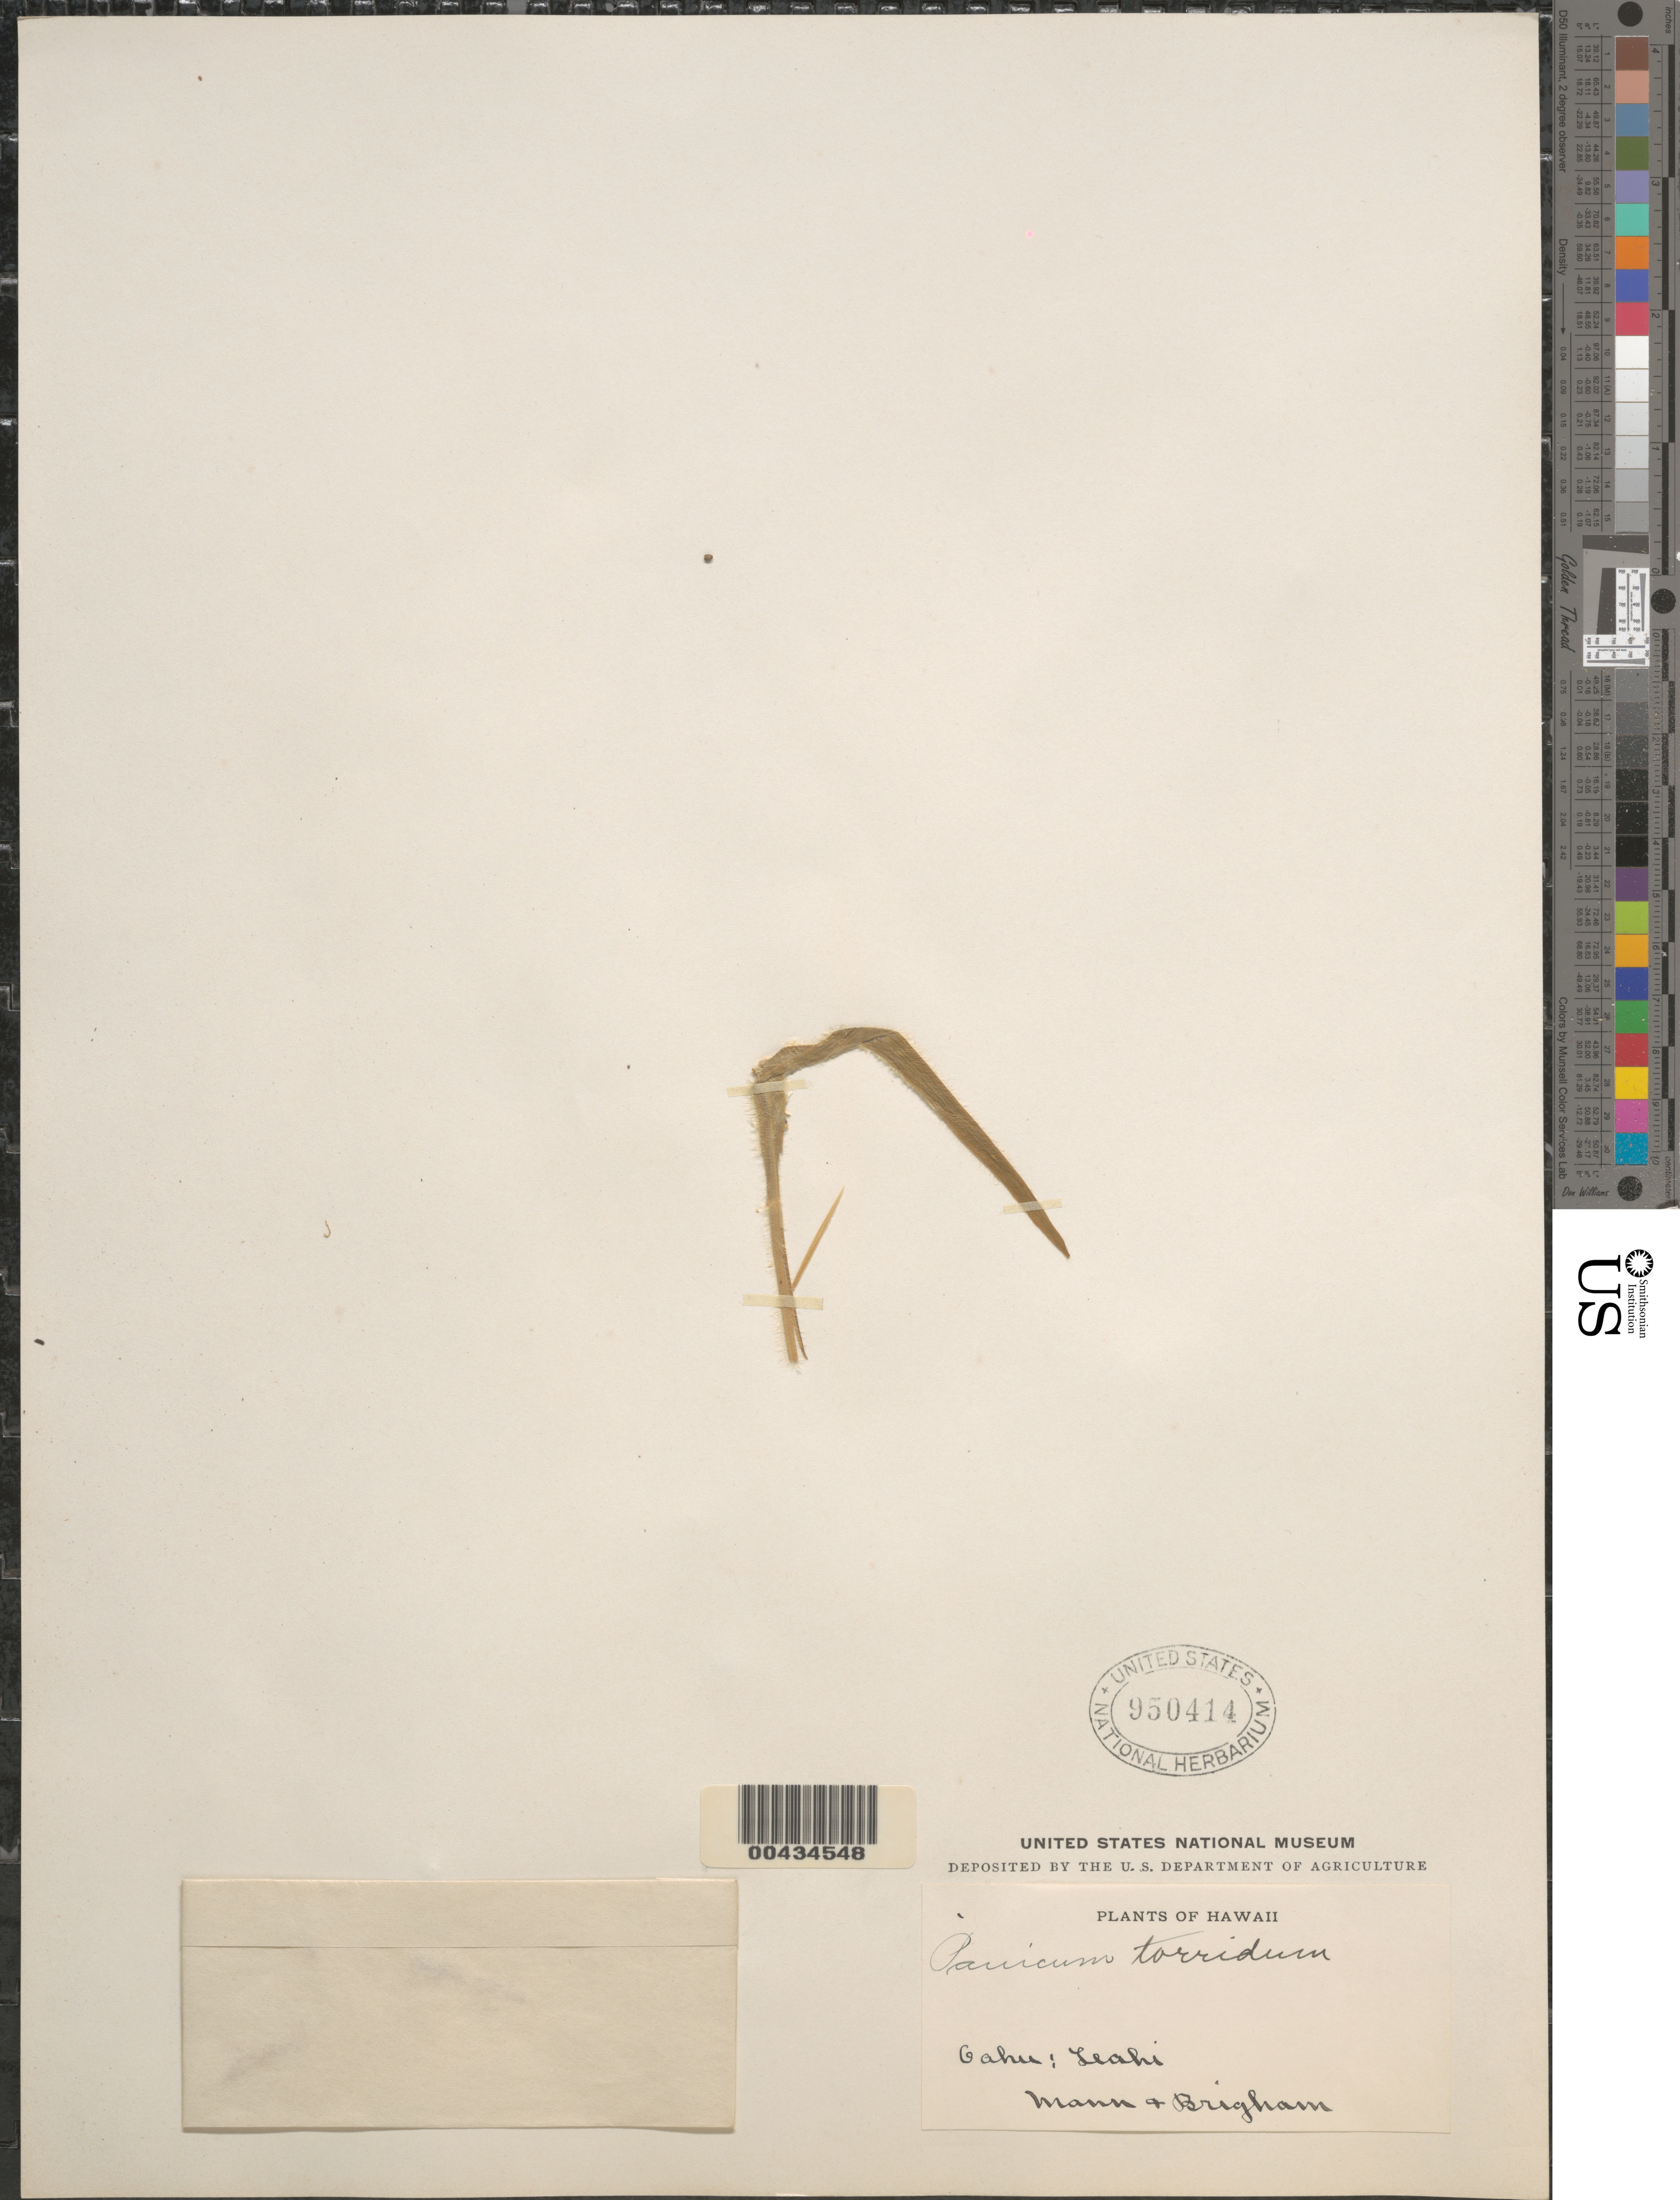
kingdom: Plantae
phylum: Tracheophyta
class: Liliopsida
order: Poales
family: Poaceae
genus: Panicum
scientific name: Panicum torridum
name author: Gaudich.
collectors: H. Mann & W. T. Brigham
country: United States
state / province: Hawaii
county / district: Honolulu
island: Oahu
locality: Leahi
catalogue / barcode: US 950414